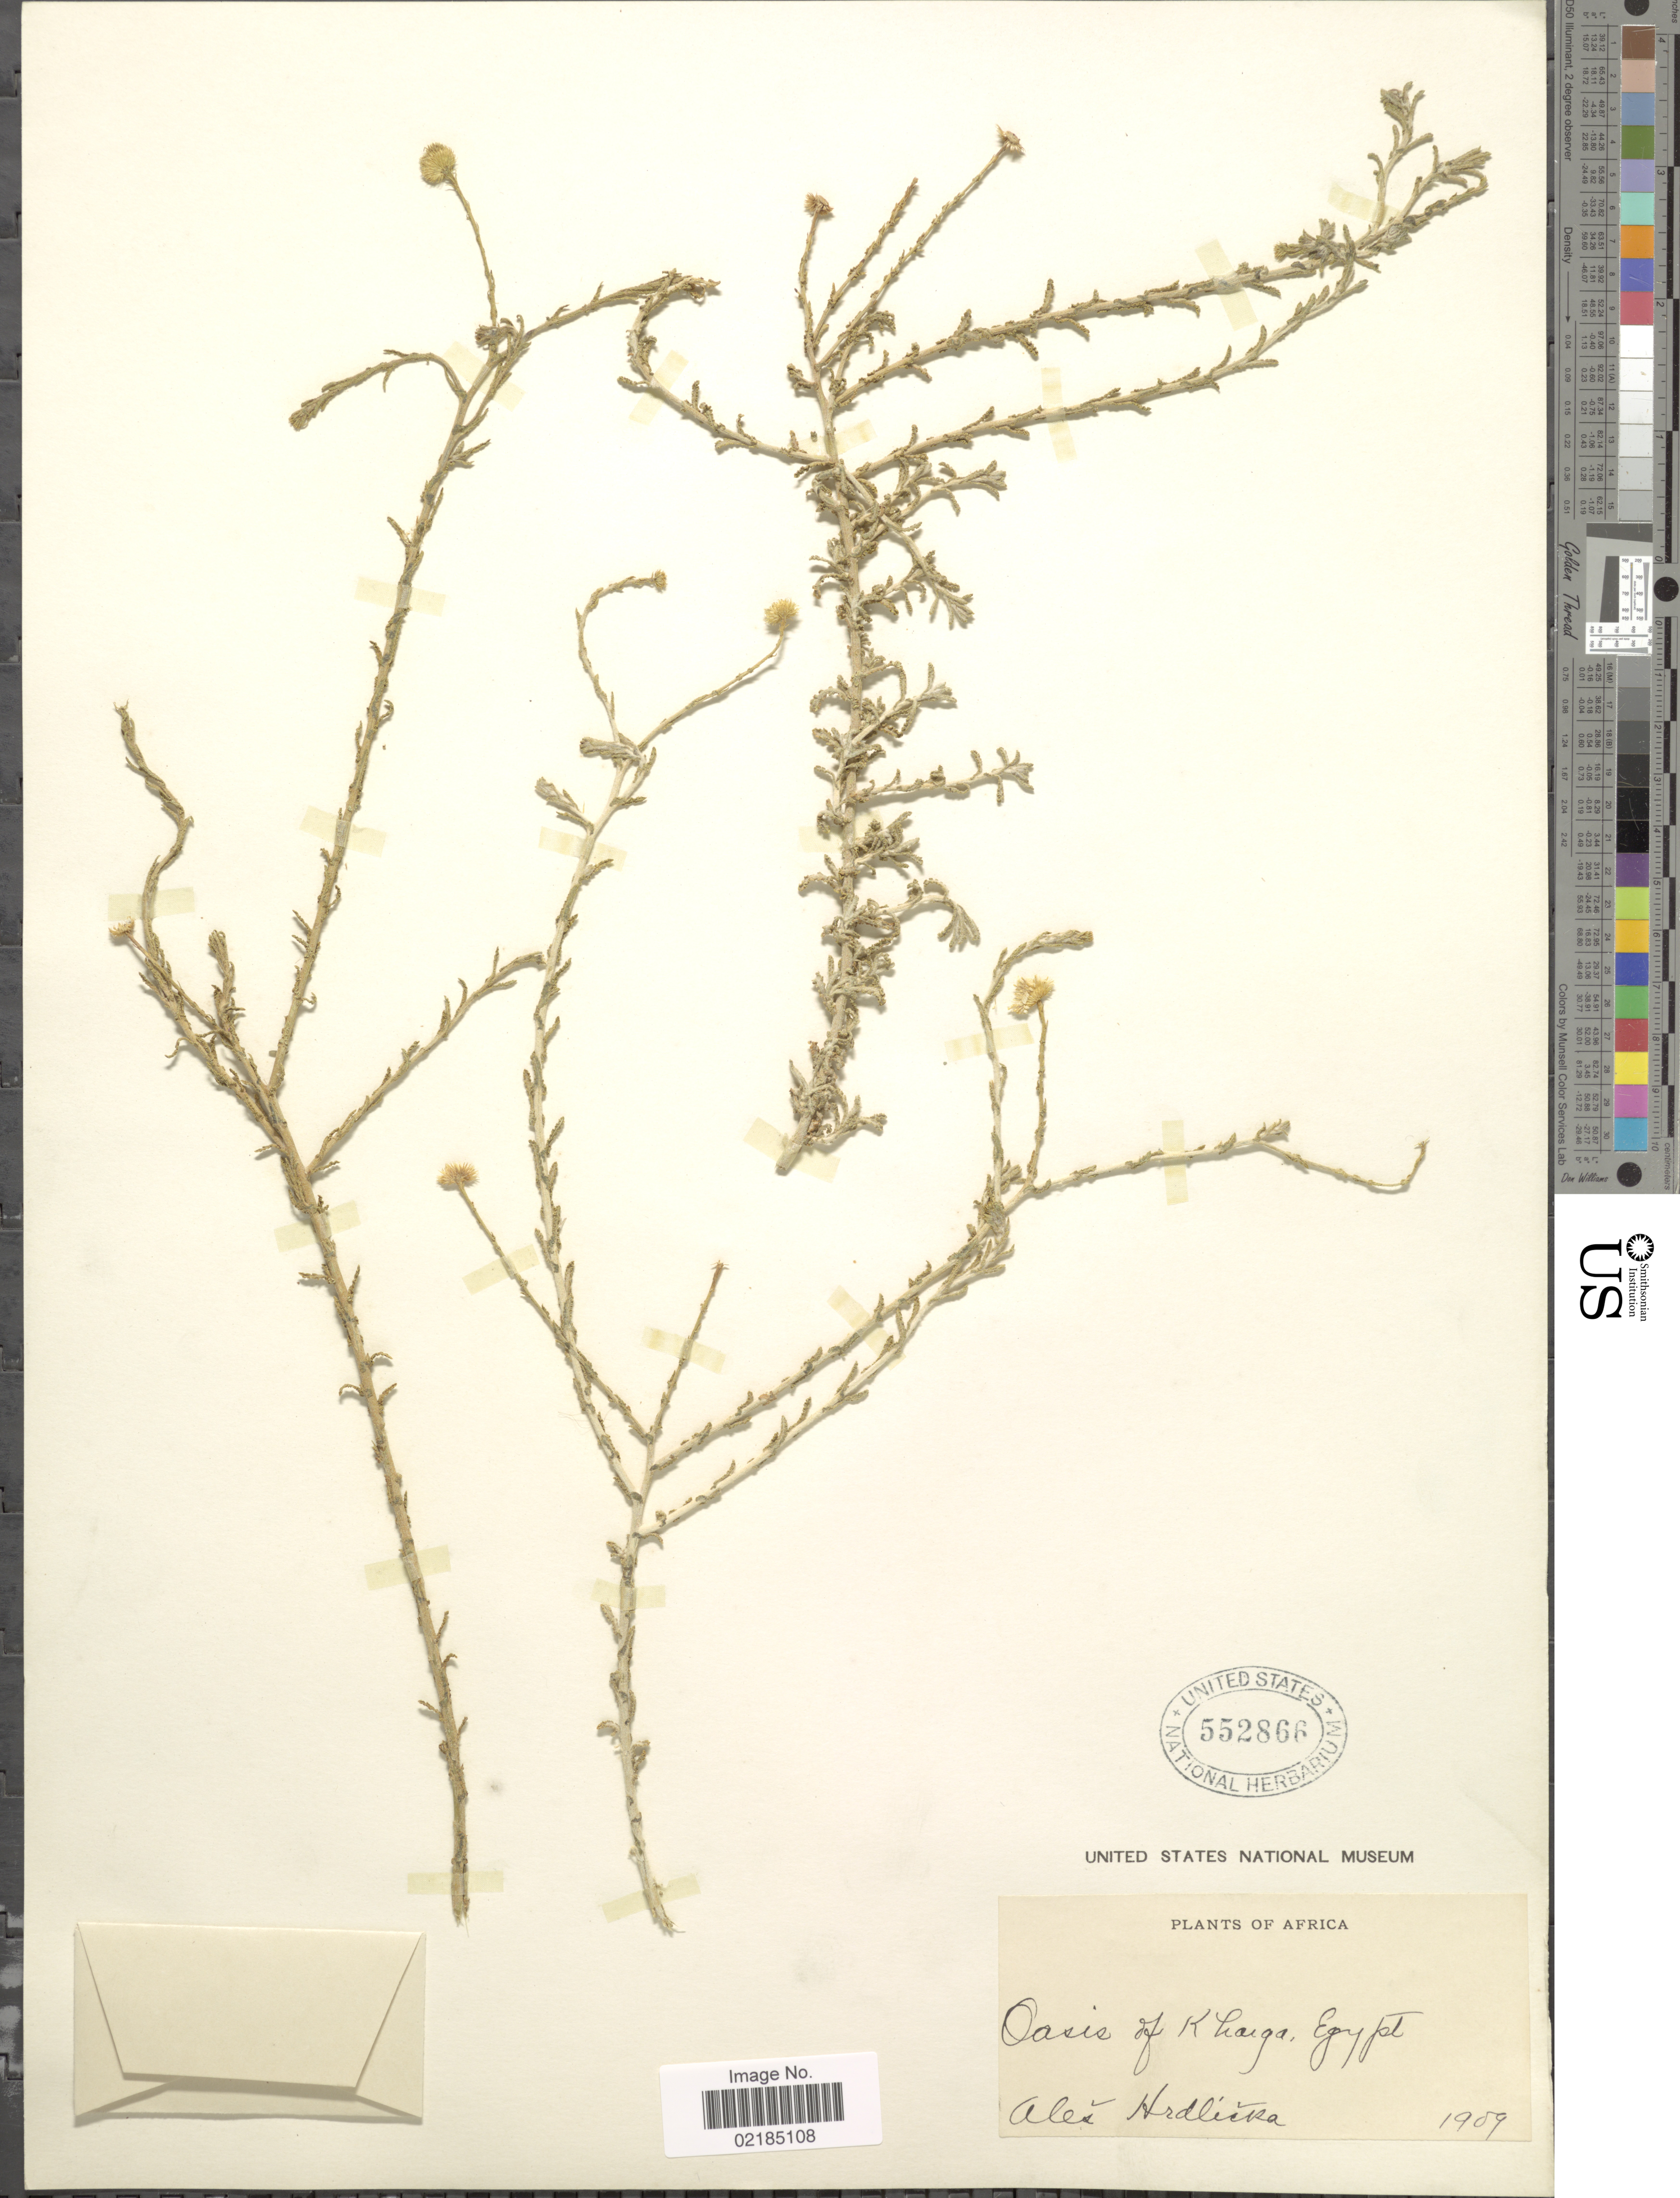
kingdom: Plantae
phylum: Tracheophyta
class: Magnoliopsida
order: Asterales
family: Asteraceae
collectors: A. Hrdlicka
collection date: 1909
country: Egypt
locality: Oasis of Kharga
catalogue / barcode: US 552866